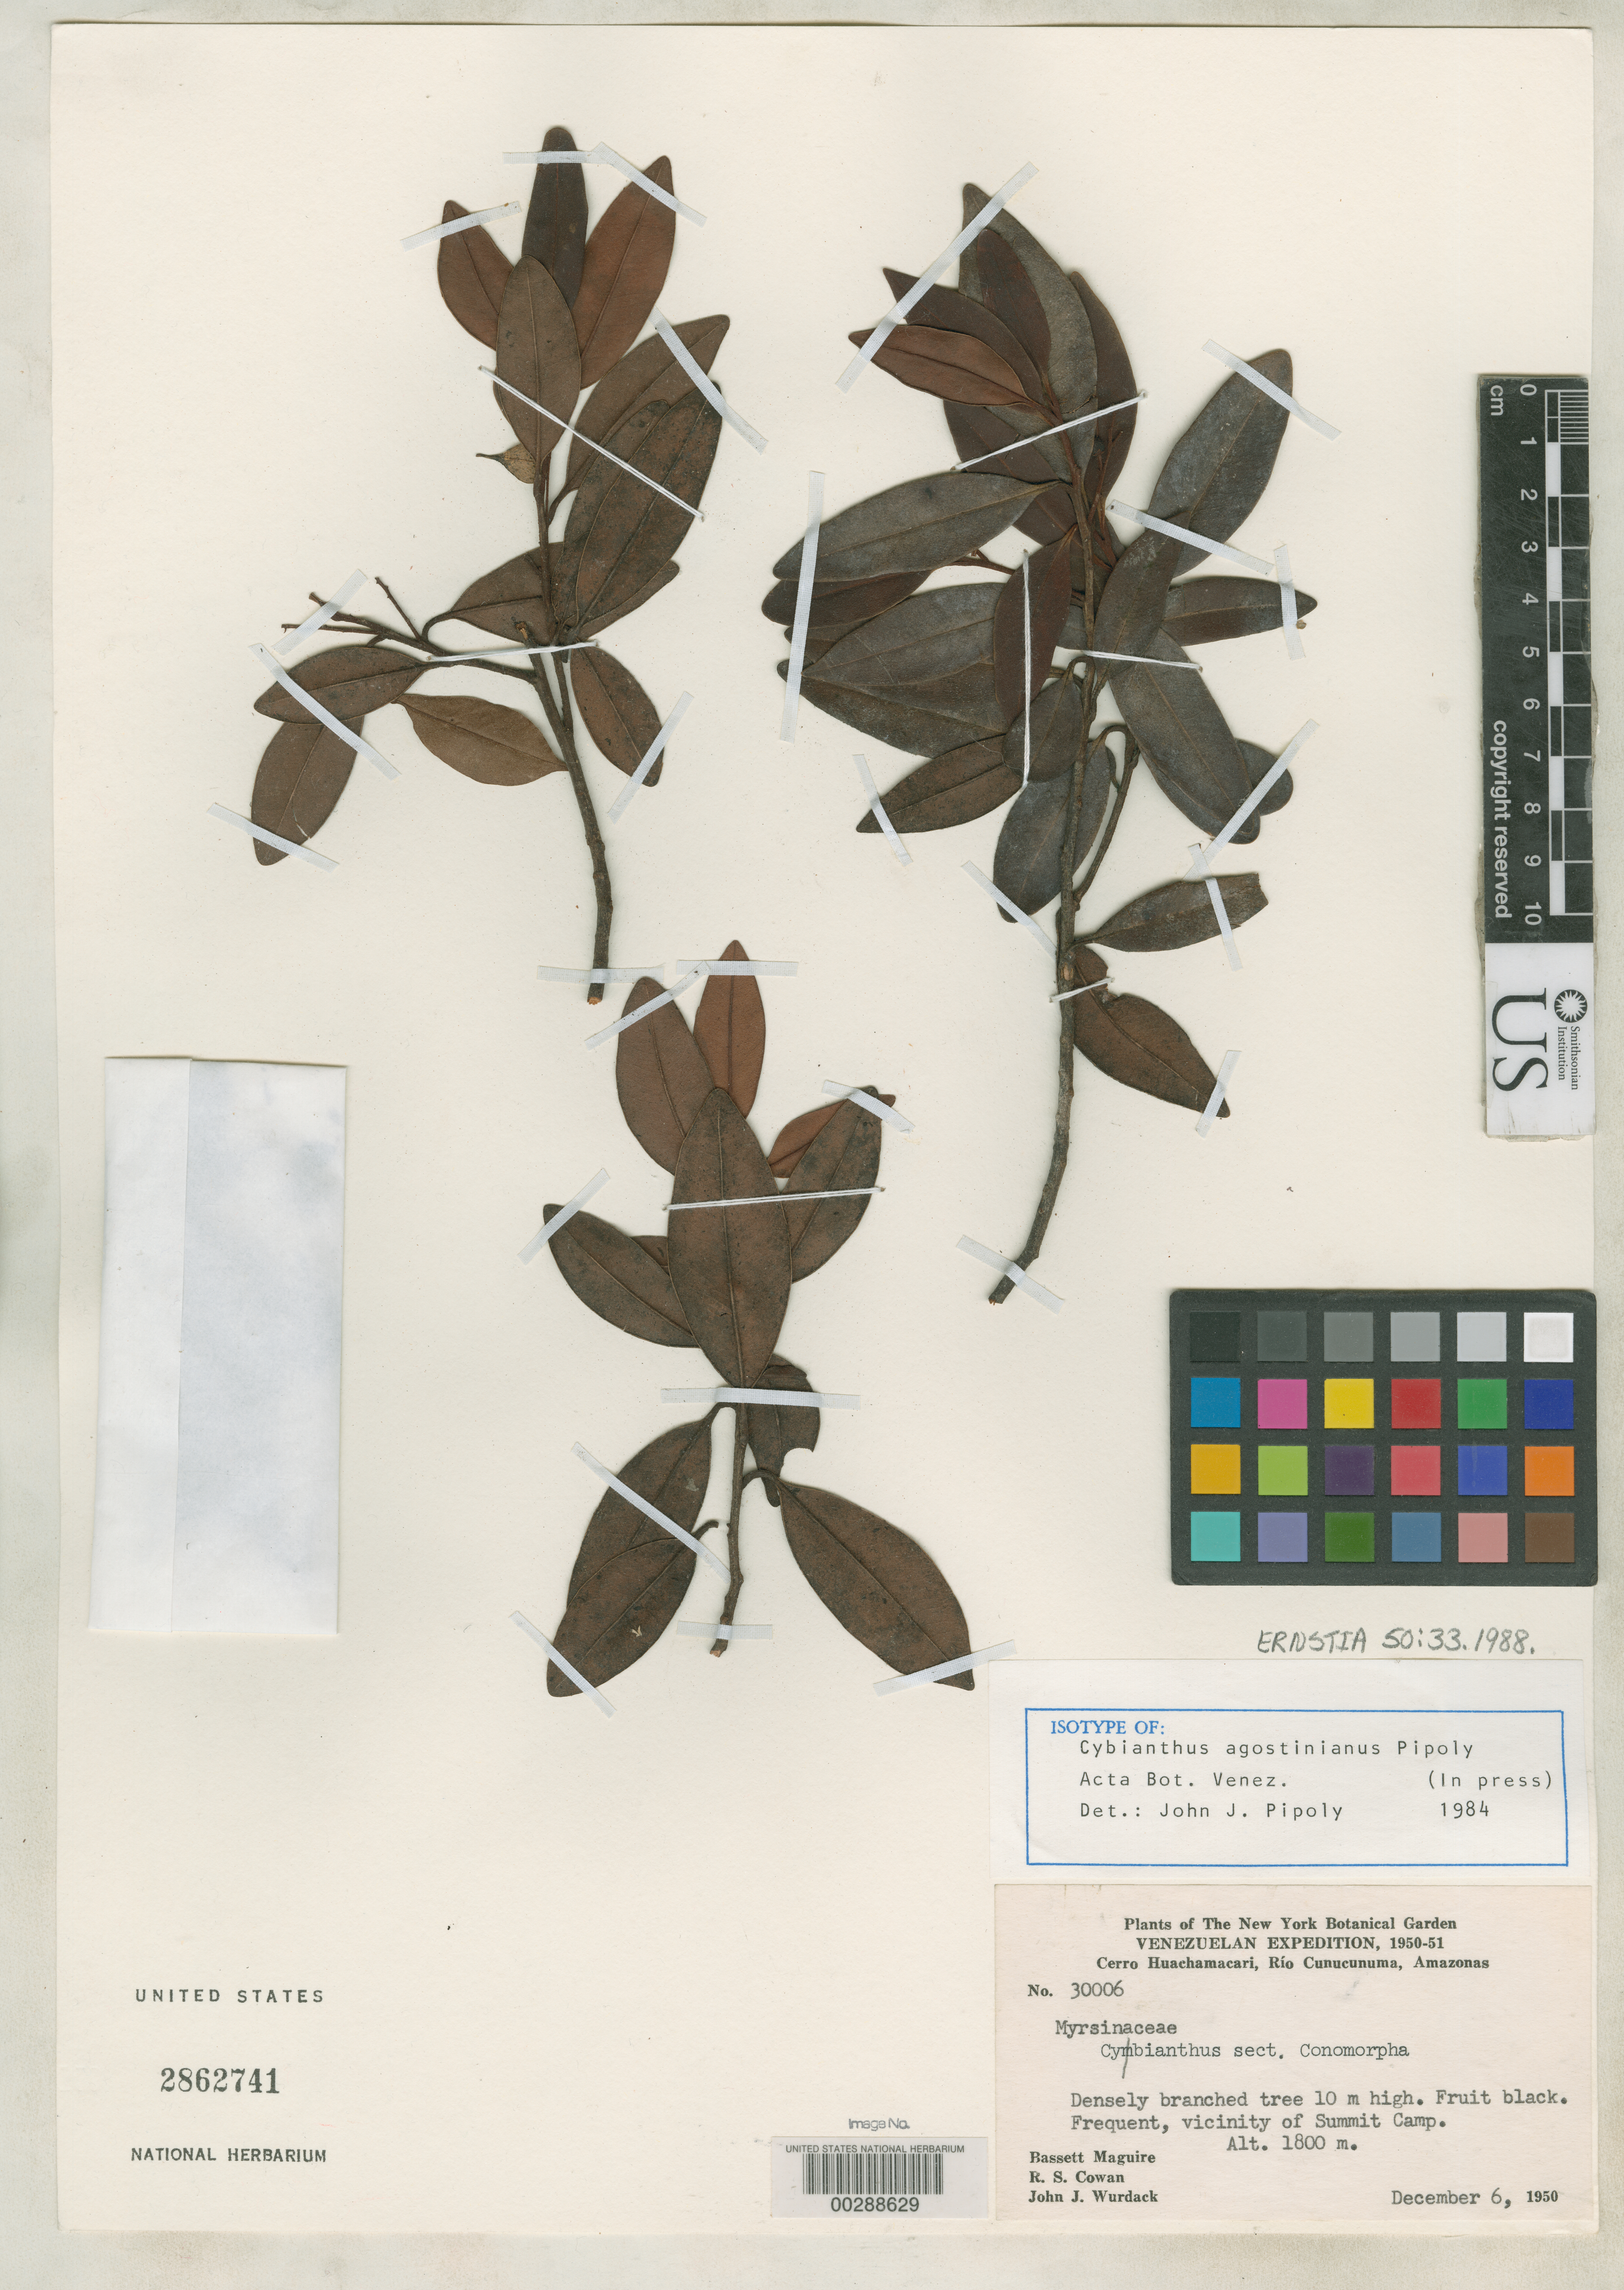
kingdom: Plantae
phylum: Tracheophyta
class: Magnoliopsida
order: Ericales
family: Primulaceae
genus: Cybianthus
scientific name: Cybianthus agostinianus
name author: Pipoly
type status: Isotype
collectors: B. Maguire, R. S. Cowan & J. J. Wurdack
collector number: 30006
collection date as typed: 06 Dec 1950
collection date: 1950-12-06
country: Venezuela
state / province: Amazonas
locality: Cerro Huachamacari, Rio Cunucunuma, vicinity of summit camp.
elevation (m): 1800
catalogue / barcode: US 2862741